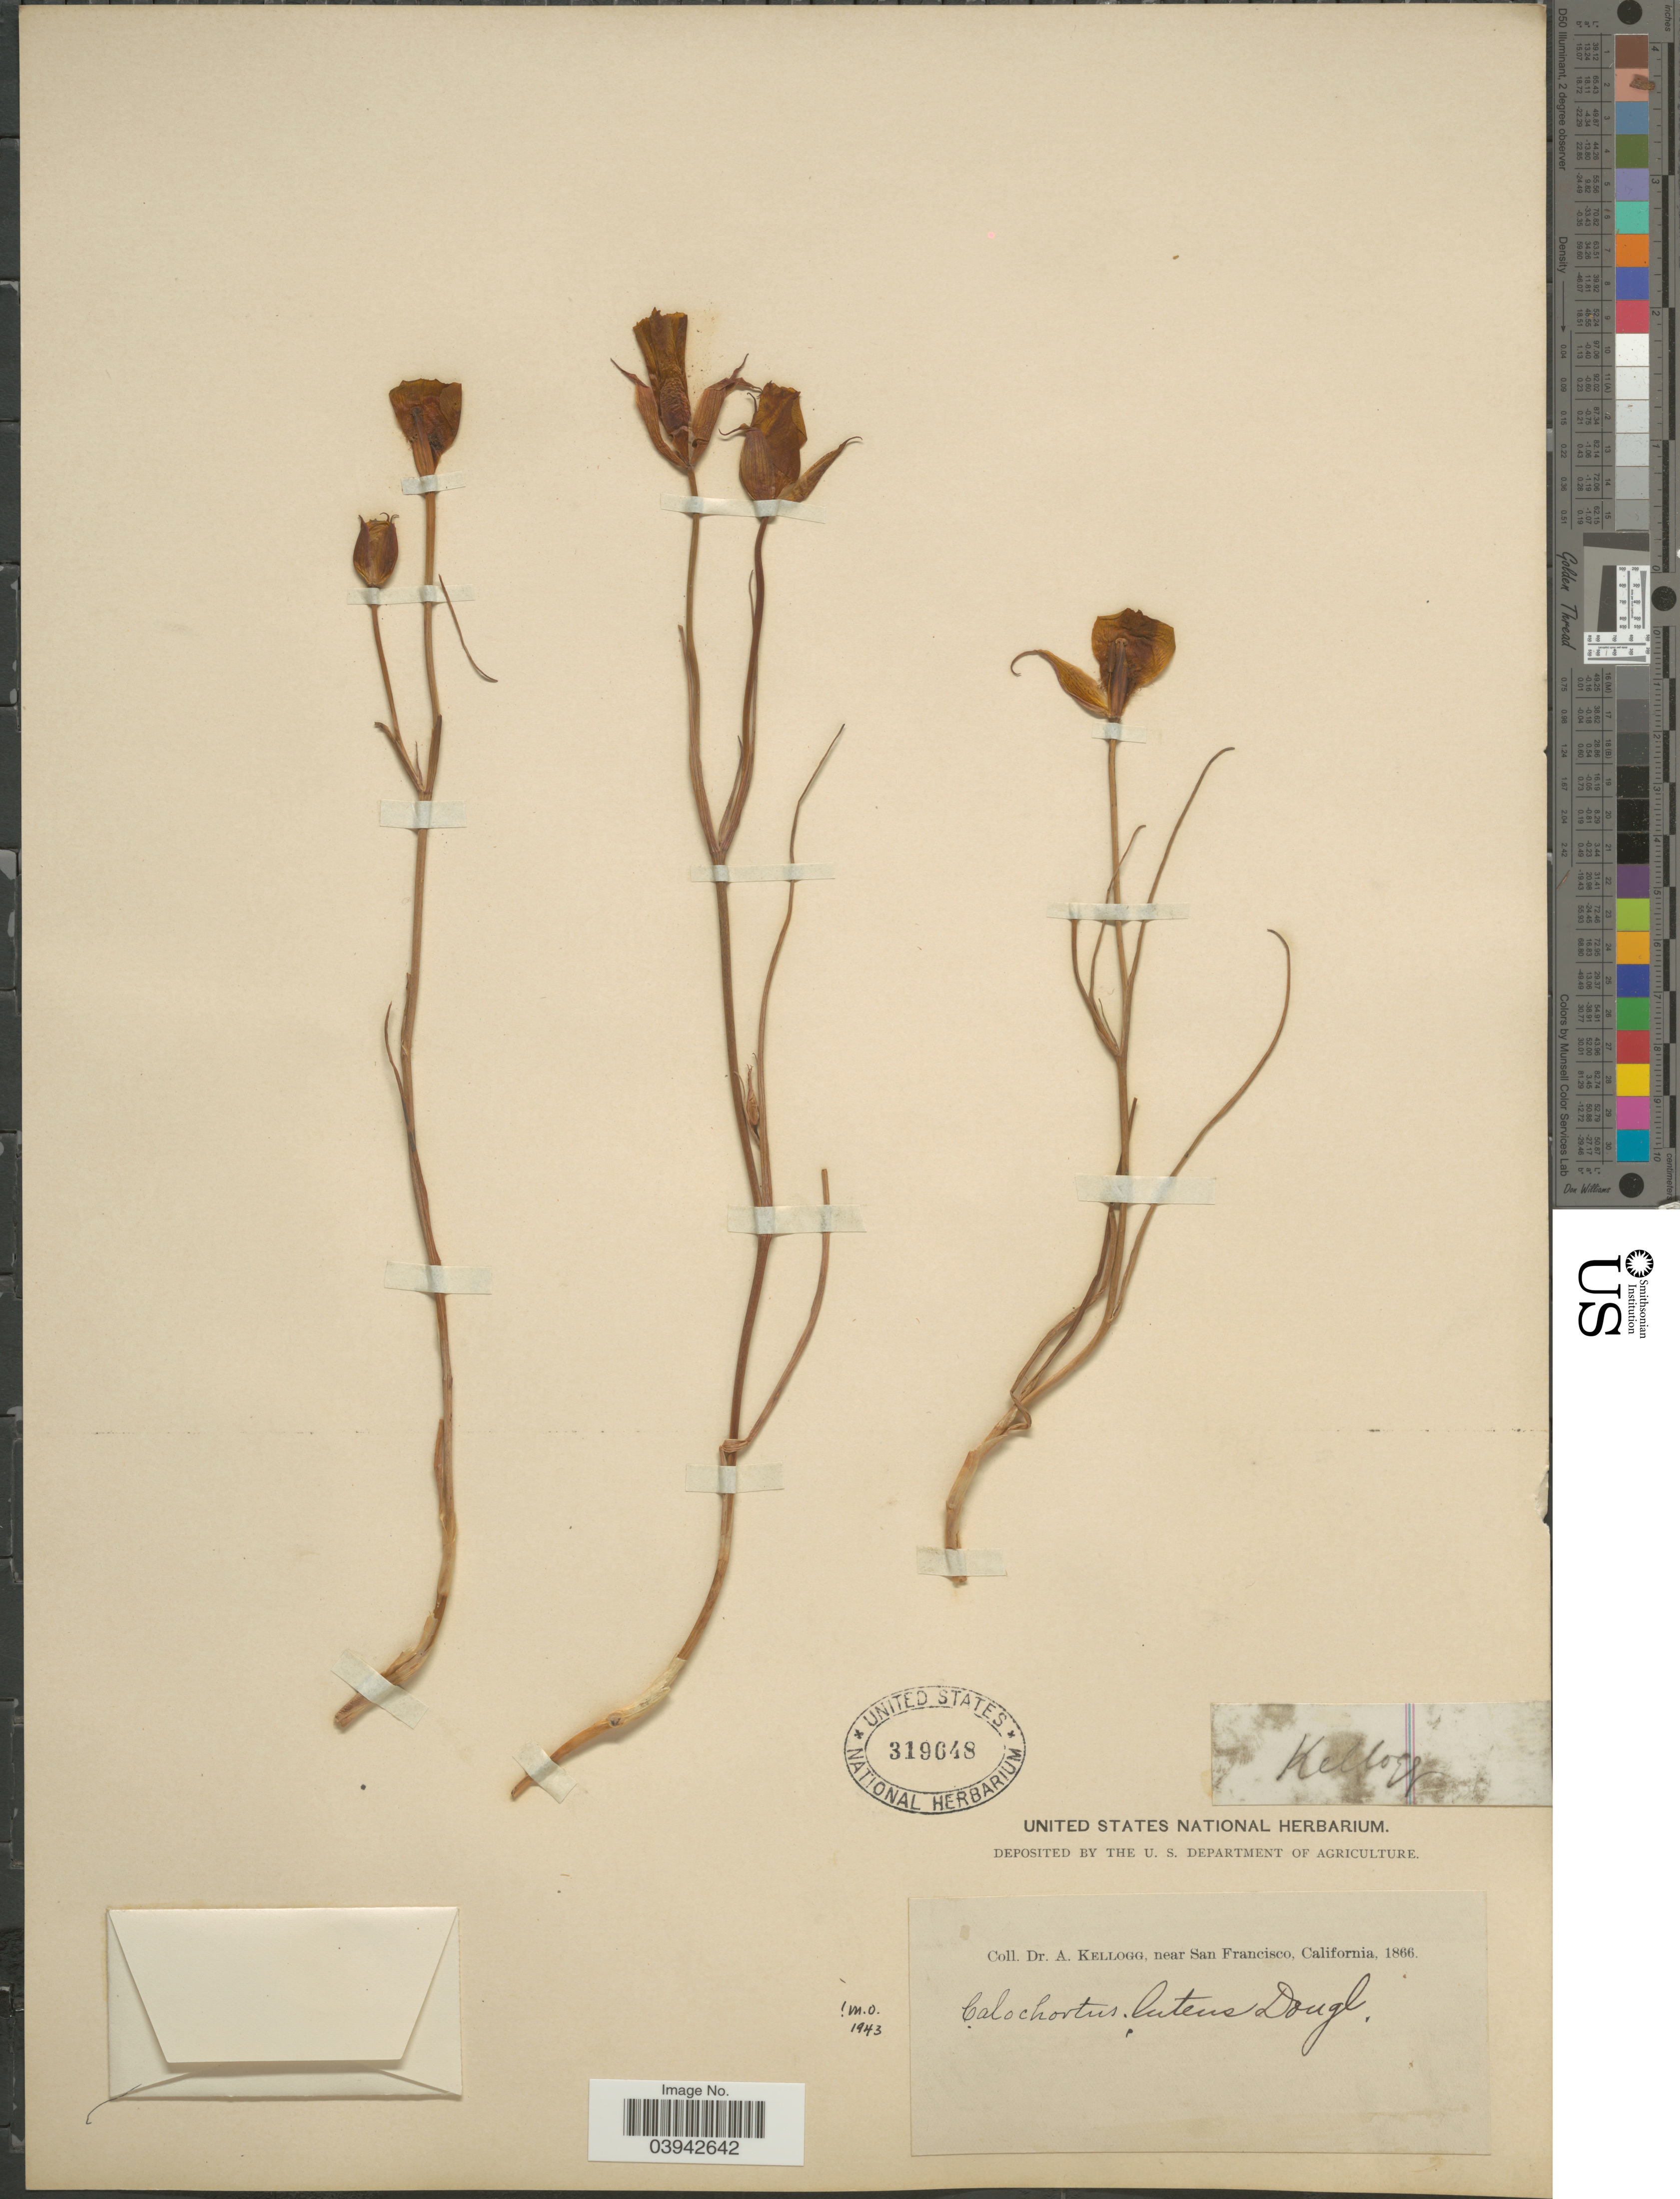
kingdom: Plantae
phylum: Tracheophyta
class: Liliopsida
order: Liliales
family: Liliaceae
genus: Calochortus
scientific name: Calochortus luteus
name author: Douglas ex Lindl.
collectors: A. Kellogg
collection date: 1866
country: United States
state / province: California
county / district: San Francisco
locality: Near San Francisco.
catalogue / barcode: US 319648